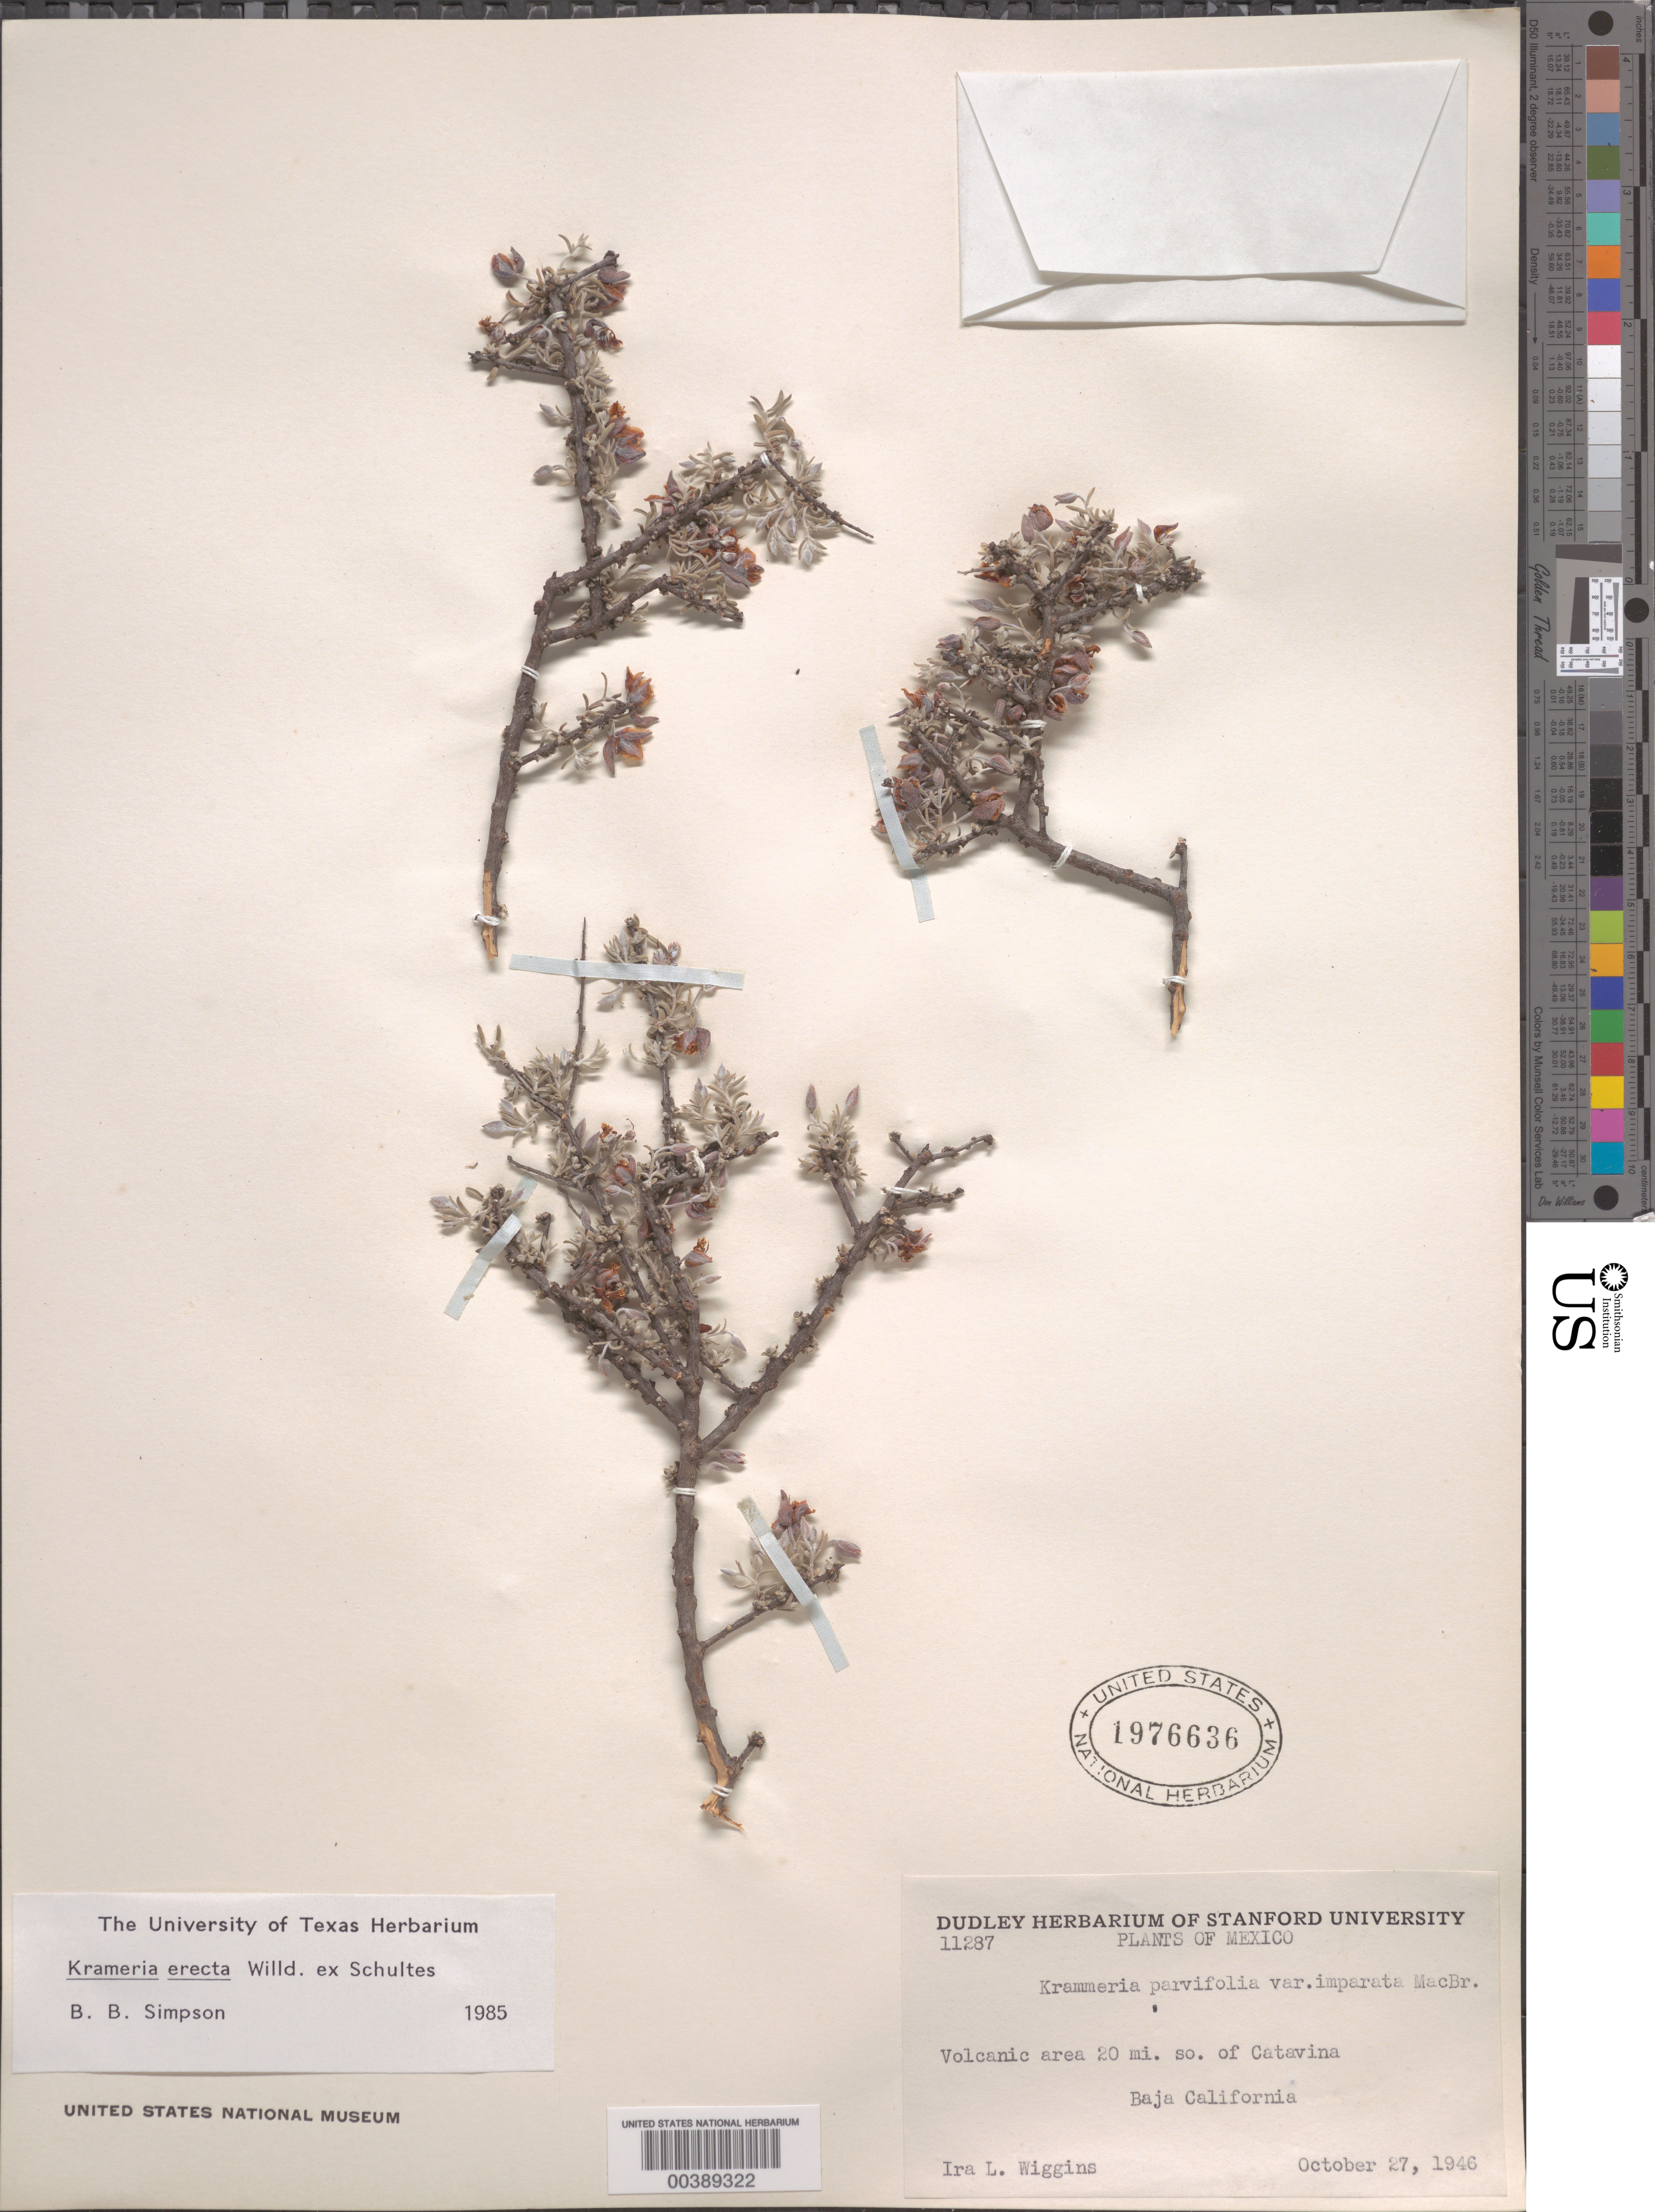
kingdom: Plantae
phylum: Tracheophyta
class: Magnoliopsida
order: Zygophyllales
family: Krameriaceae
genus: Krameria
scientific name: Krameria erecta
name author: Willd. ex Schult.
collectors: I. L. Wiggins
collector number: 11287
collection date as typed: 27 Oct 1946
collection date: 1946-10-27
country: Mexico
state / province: Baja California Norte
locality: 20 mi S of Catavina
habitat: Volcanic area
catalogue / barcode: US 1976636